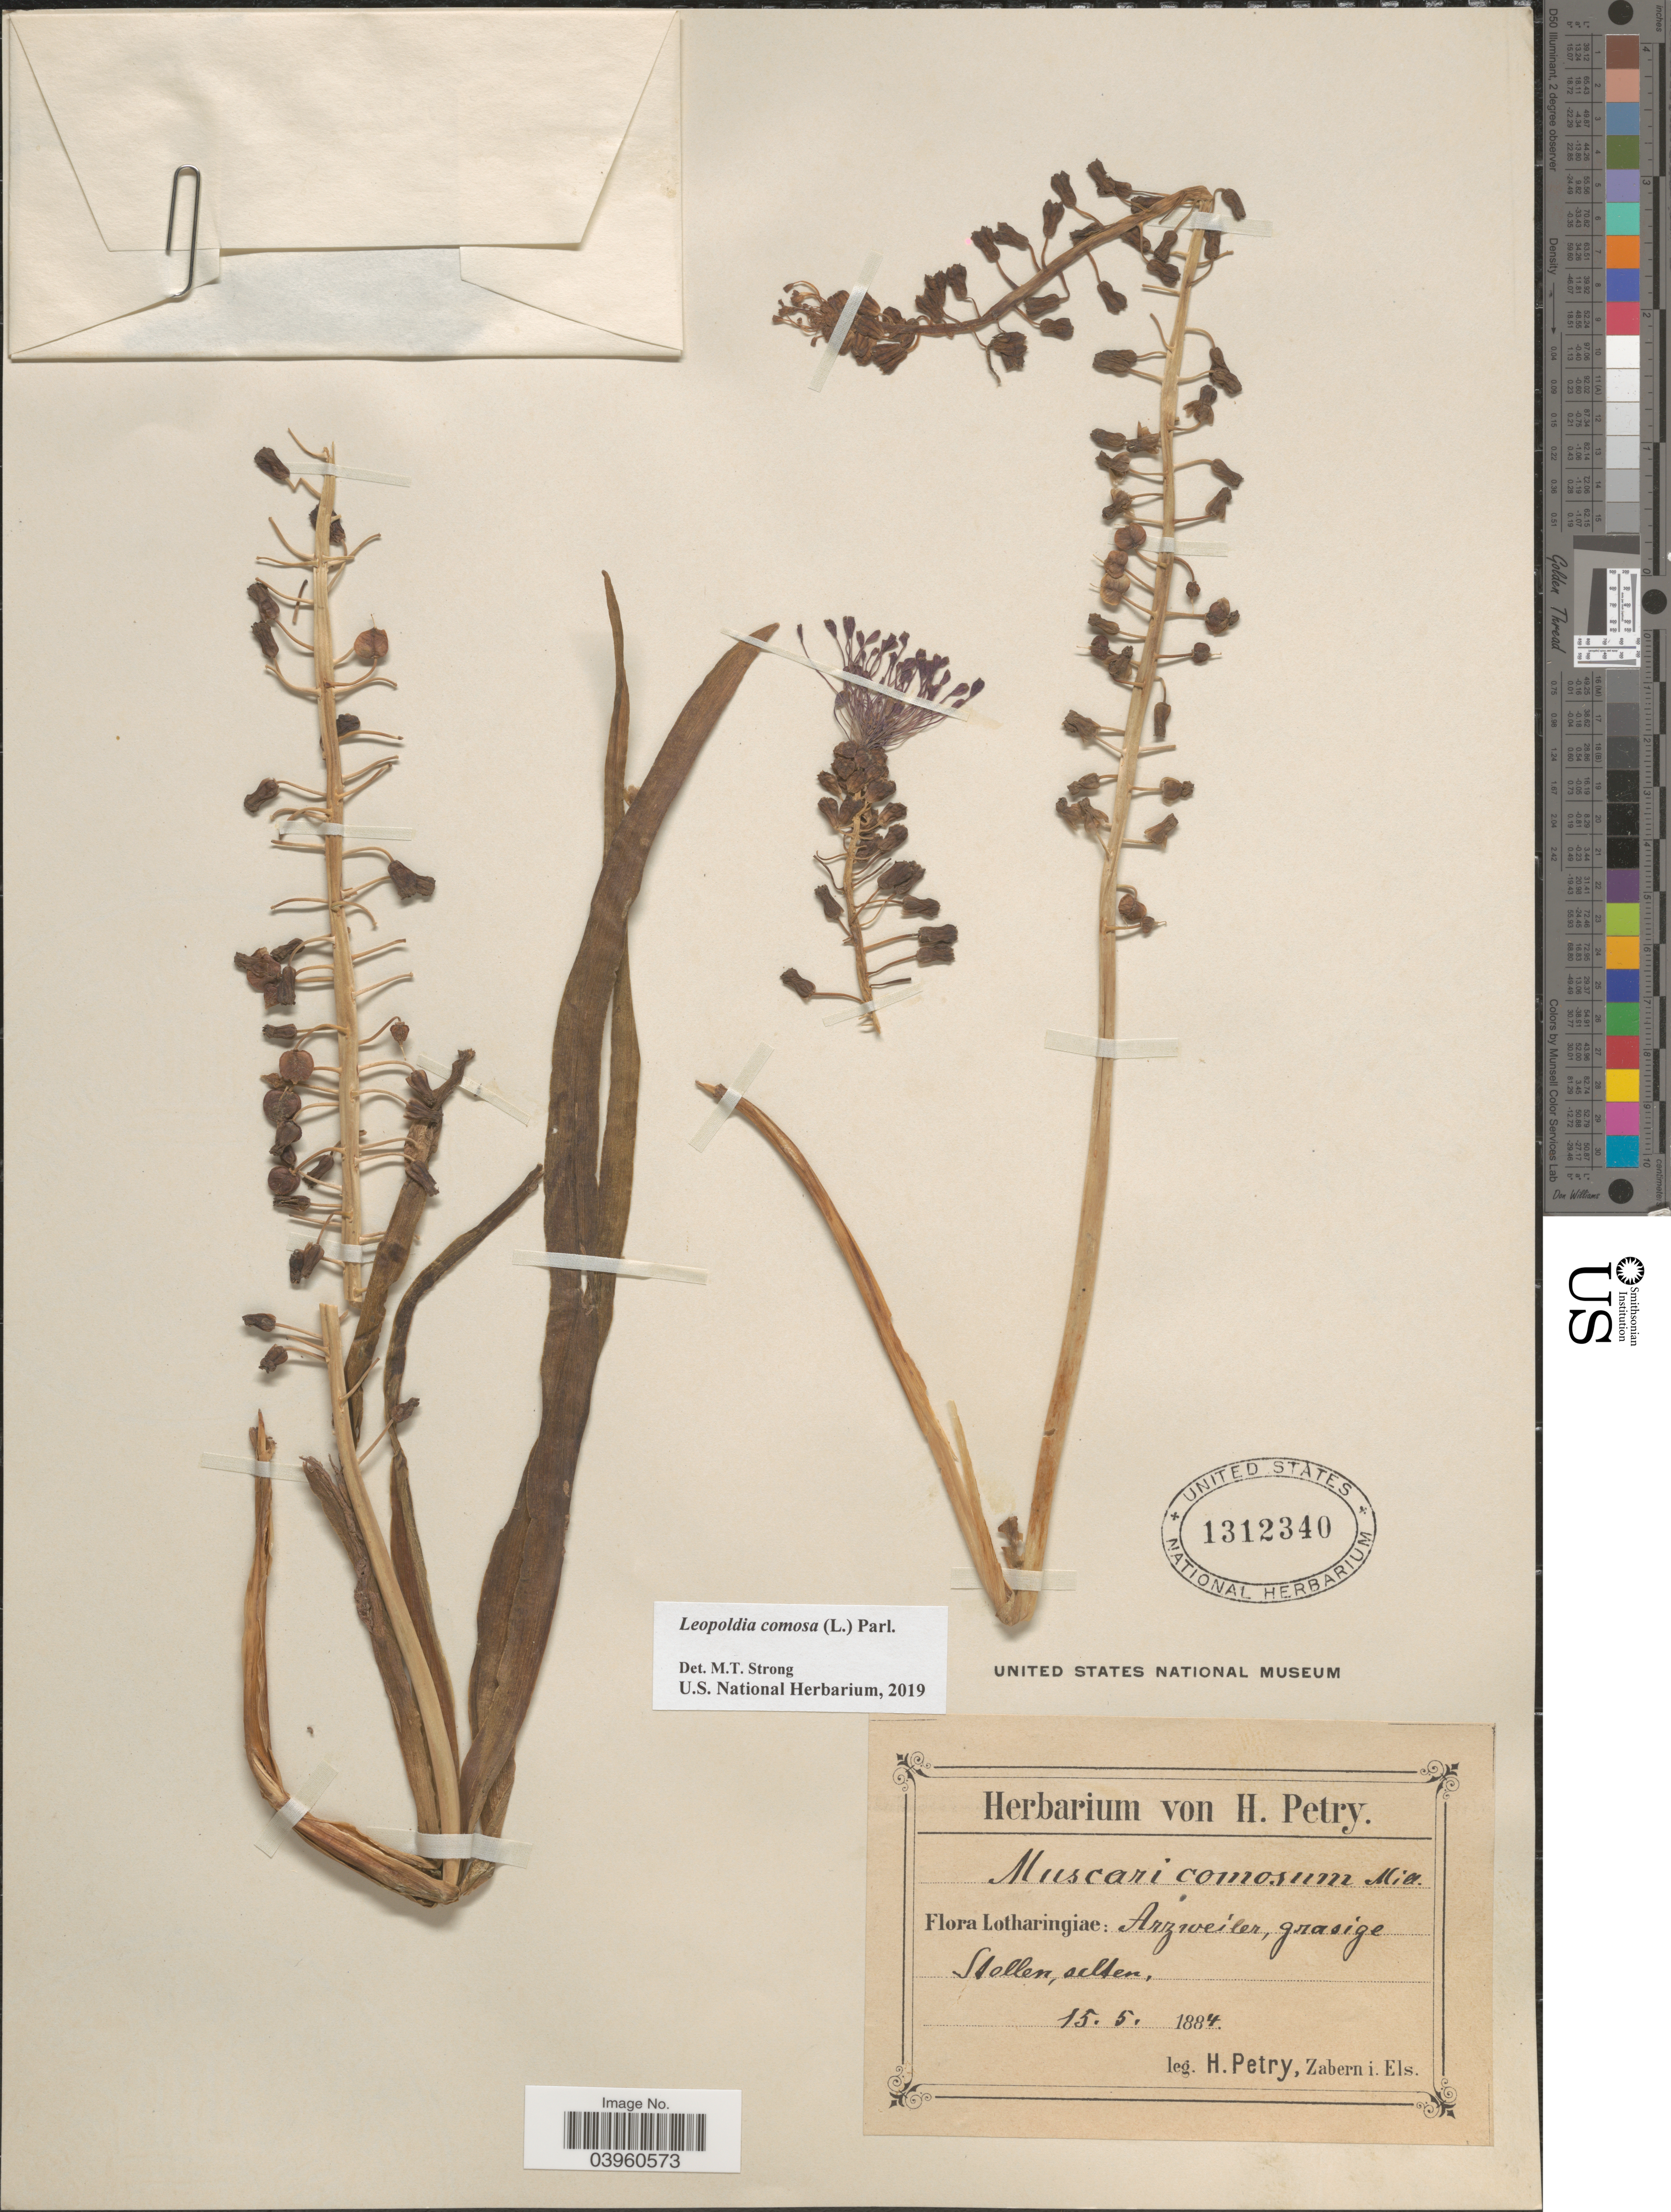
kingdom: Plantae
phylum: Tracheophyta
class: Liliopsida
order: Asparagales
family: Asparagaceae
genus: Leopoldia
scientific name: Leopoldia comosa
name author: (L.) Parl.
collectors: H. Petry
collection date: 1884-05-15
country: France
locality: Lotharingiae: Arzweiler, grasige Stellen, selten.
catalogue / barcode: US 1312340